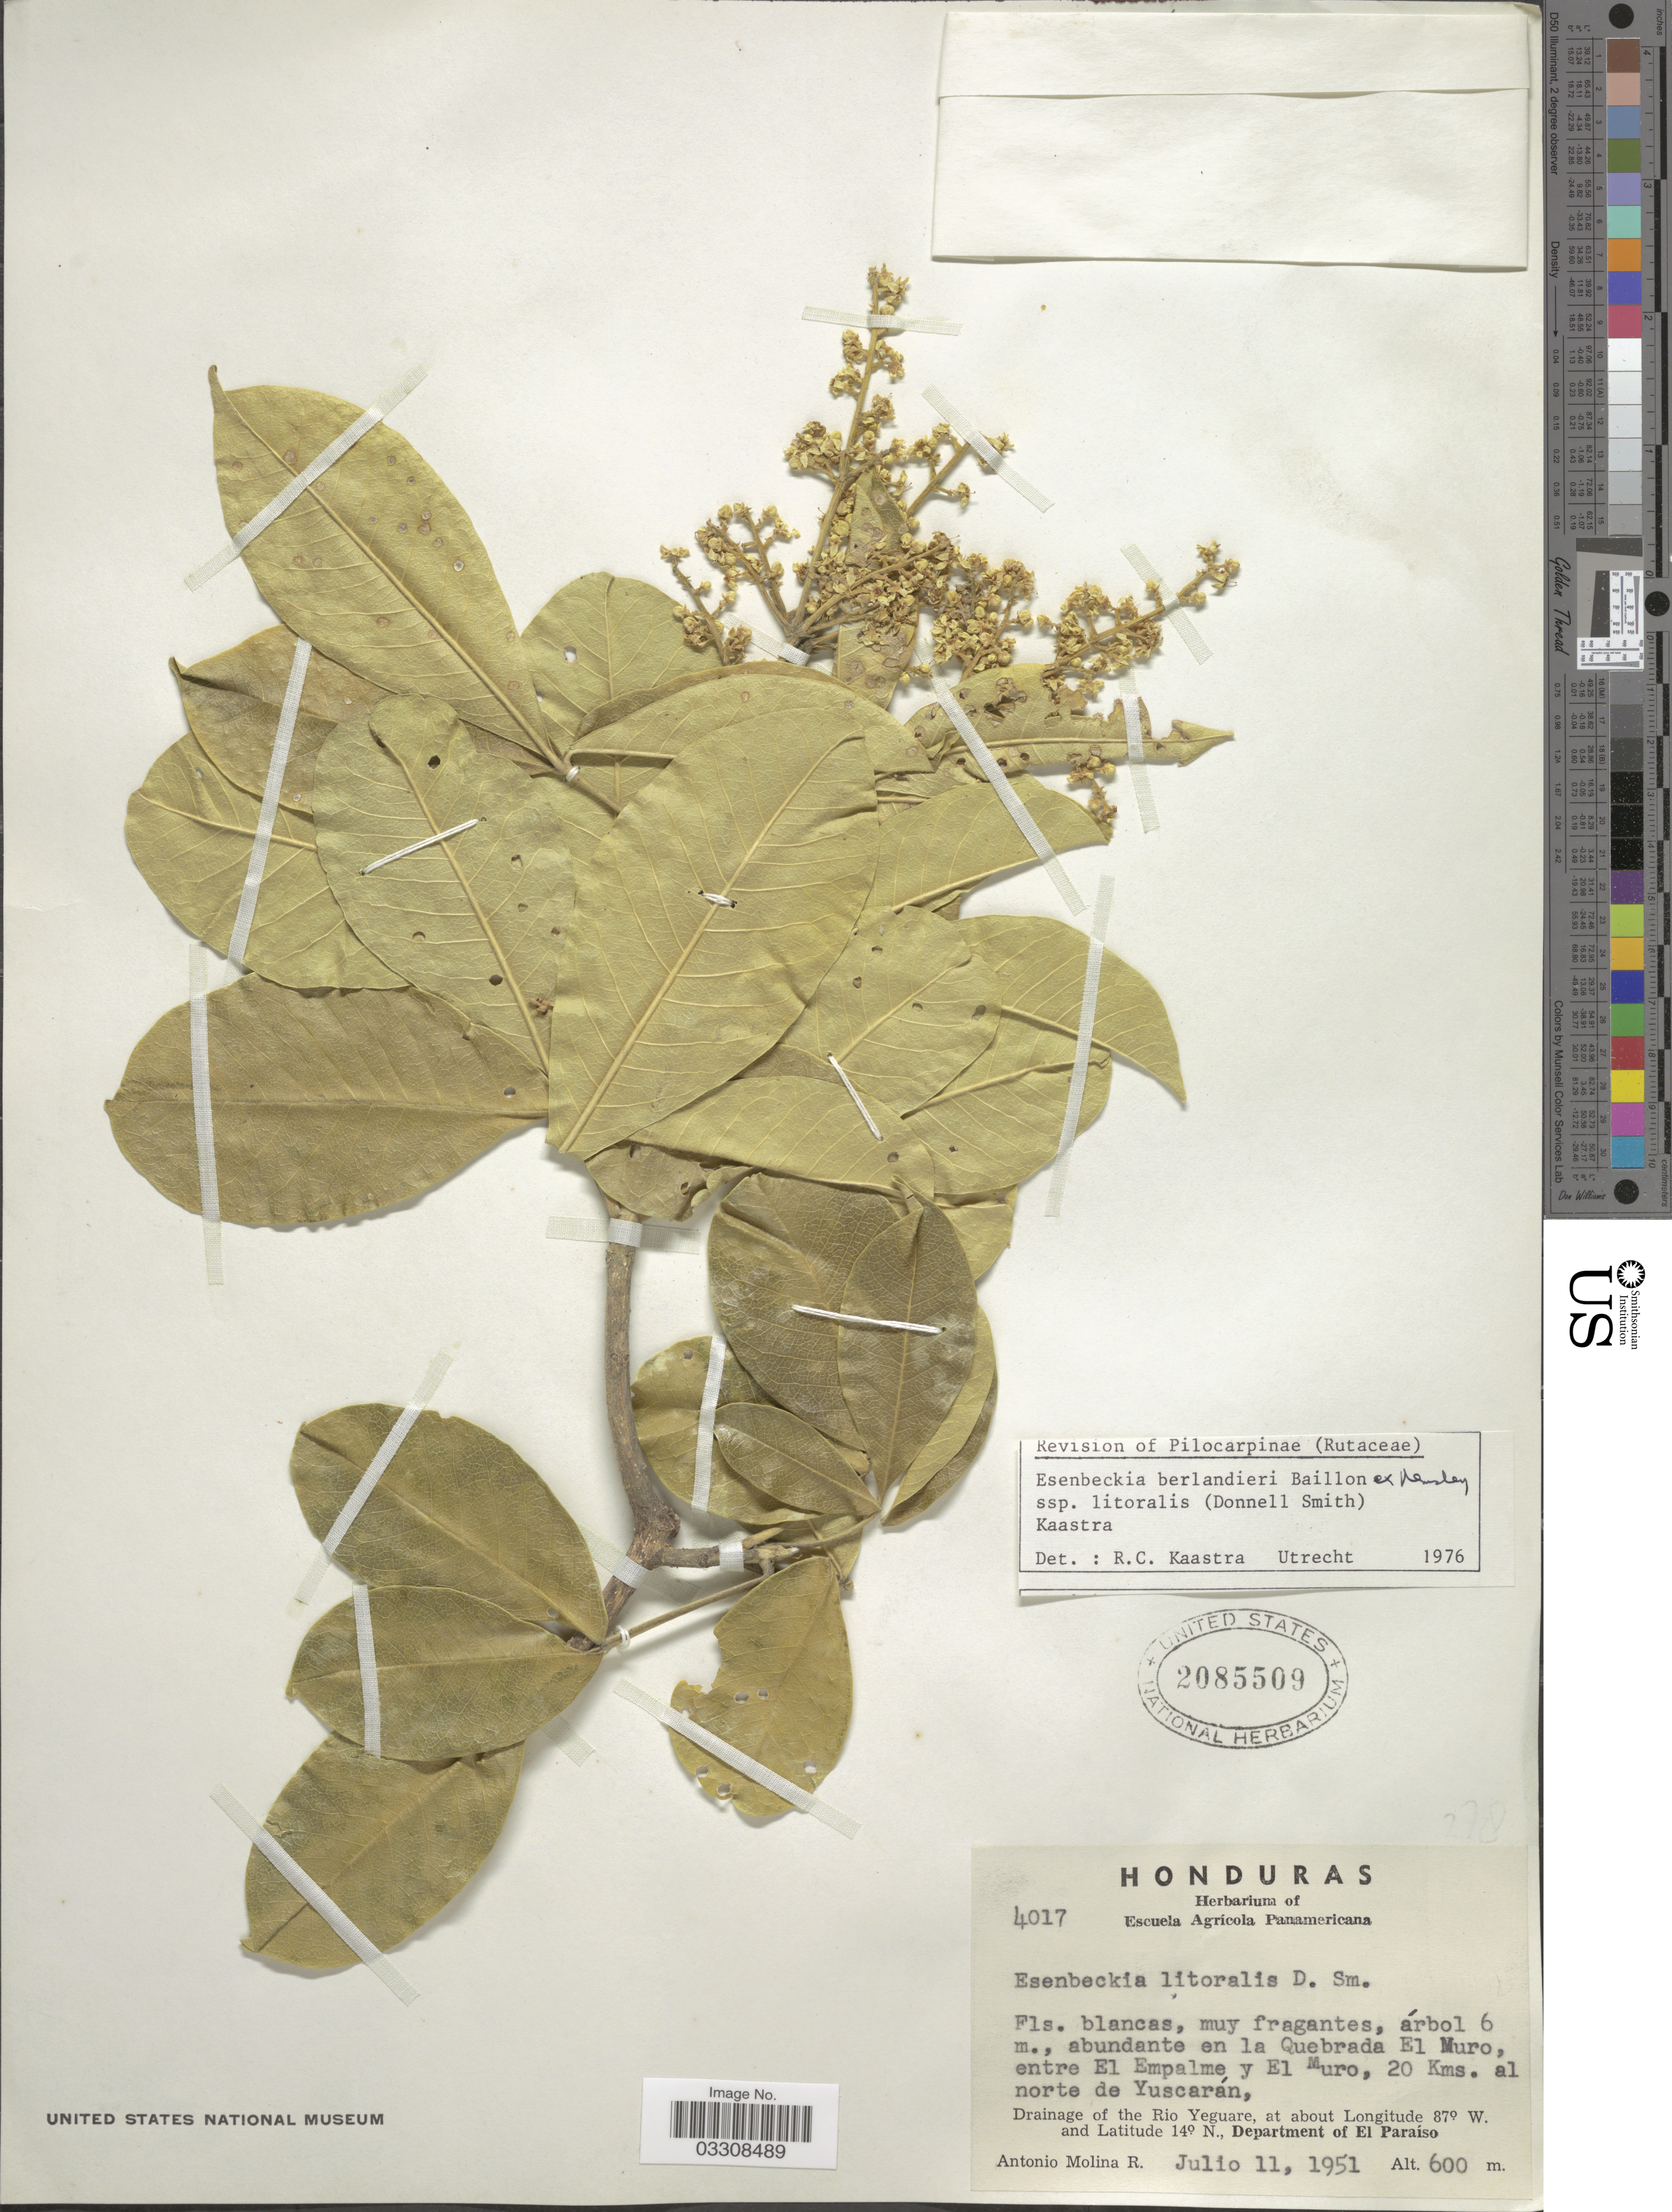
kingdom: Plantae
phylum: Tracheophyta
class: Magnoliopsida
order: Sapindales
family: Rutaceae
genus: Esenbeckia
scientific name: Esenbeckia berlandieri subsp. litoralis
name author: (Donn. Sm.) Kaastra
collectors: A. Molina R.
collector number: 4017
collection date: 1951-07-11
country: Honduras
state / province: El Paraíso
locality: Abundante en la Quebrada El Muro, entre El Empalme y El Muro, 20 Kms. al norte de Yuscarán, Drainage of the Rio Yeguare. Department of El Paraíso.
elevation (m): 600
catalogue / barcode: US 2085509